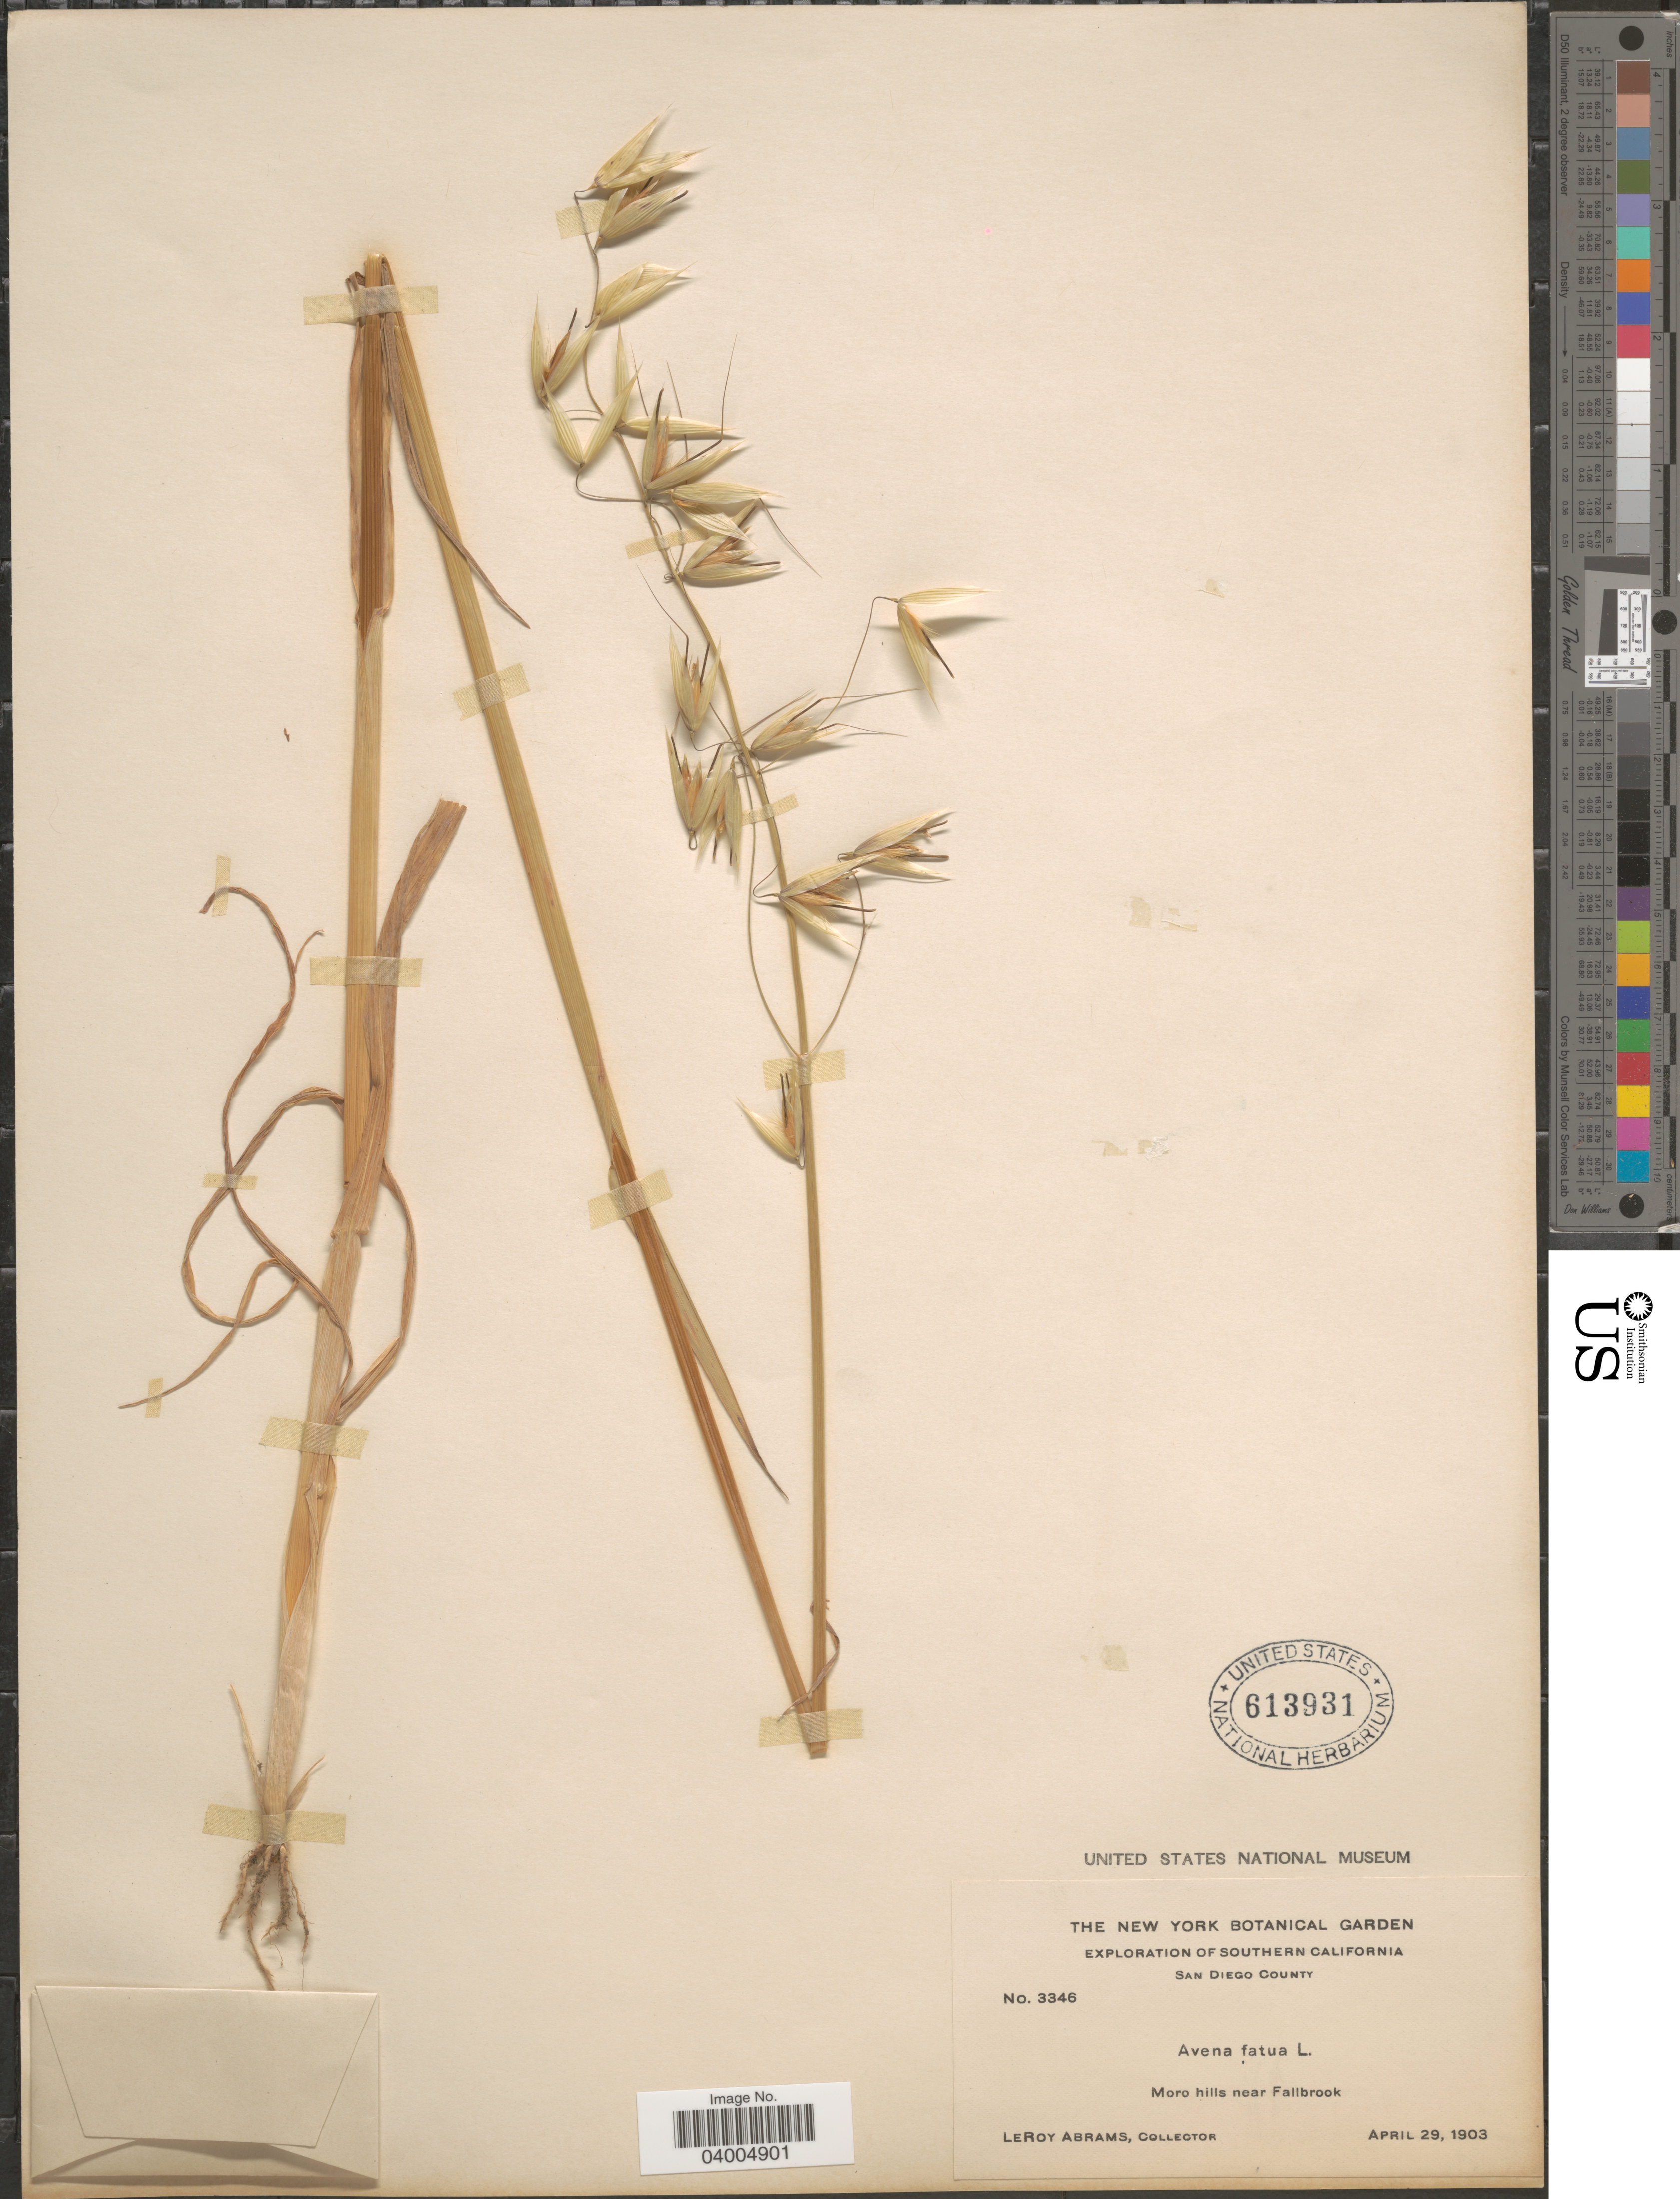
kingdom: Plantae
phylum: Tracheophyta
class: Liliopsida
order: Poales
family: Poaceae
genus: Avena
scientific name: Avena fatua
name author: L.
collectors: L. Abrams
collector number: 3346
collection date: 1903-04-29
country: United States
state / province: California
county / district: San Diego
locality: Southern California. San Diego County. Moro hills near Fallbrook.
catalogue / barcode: US 613931